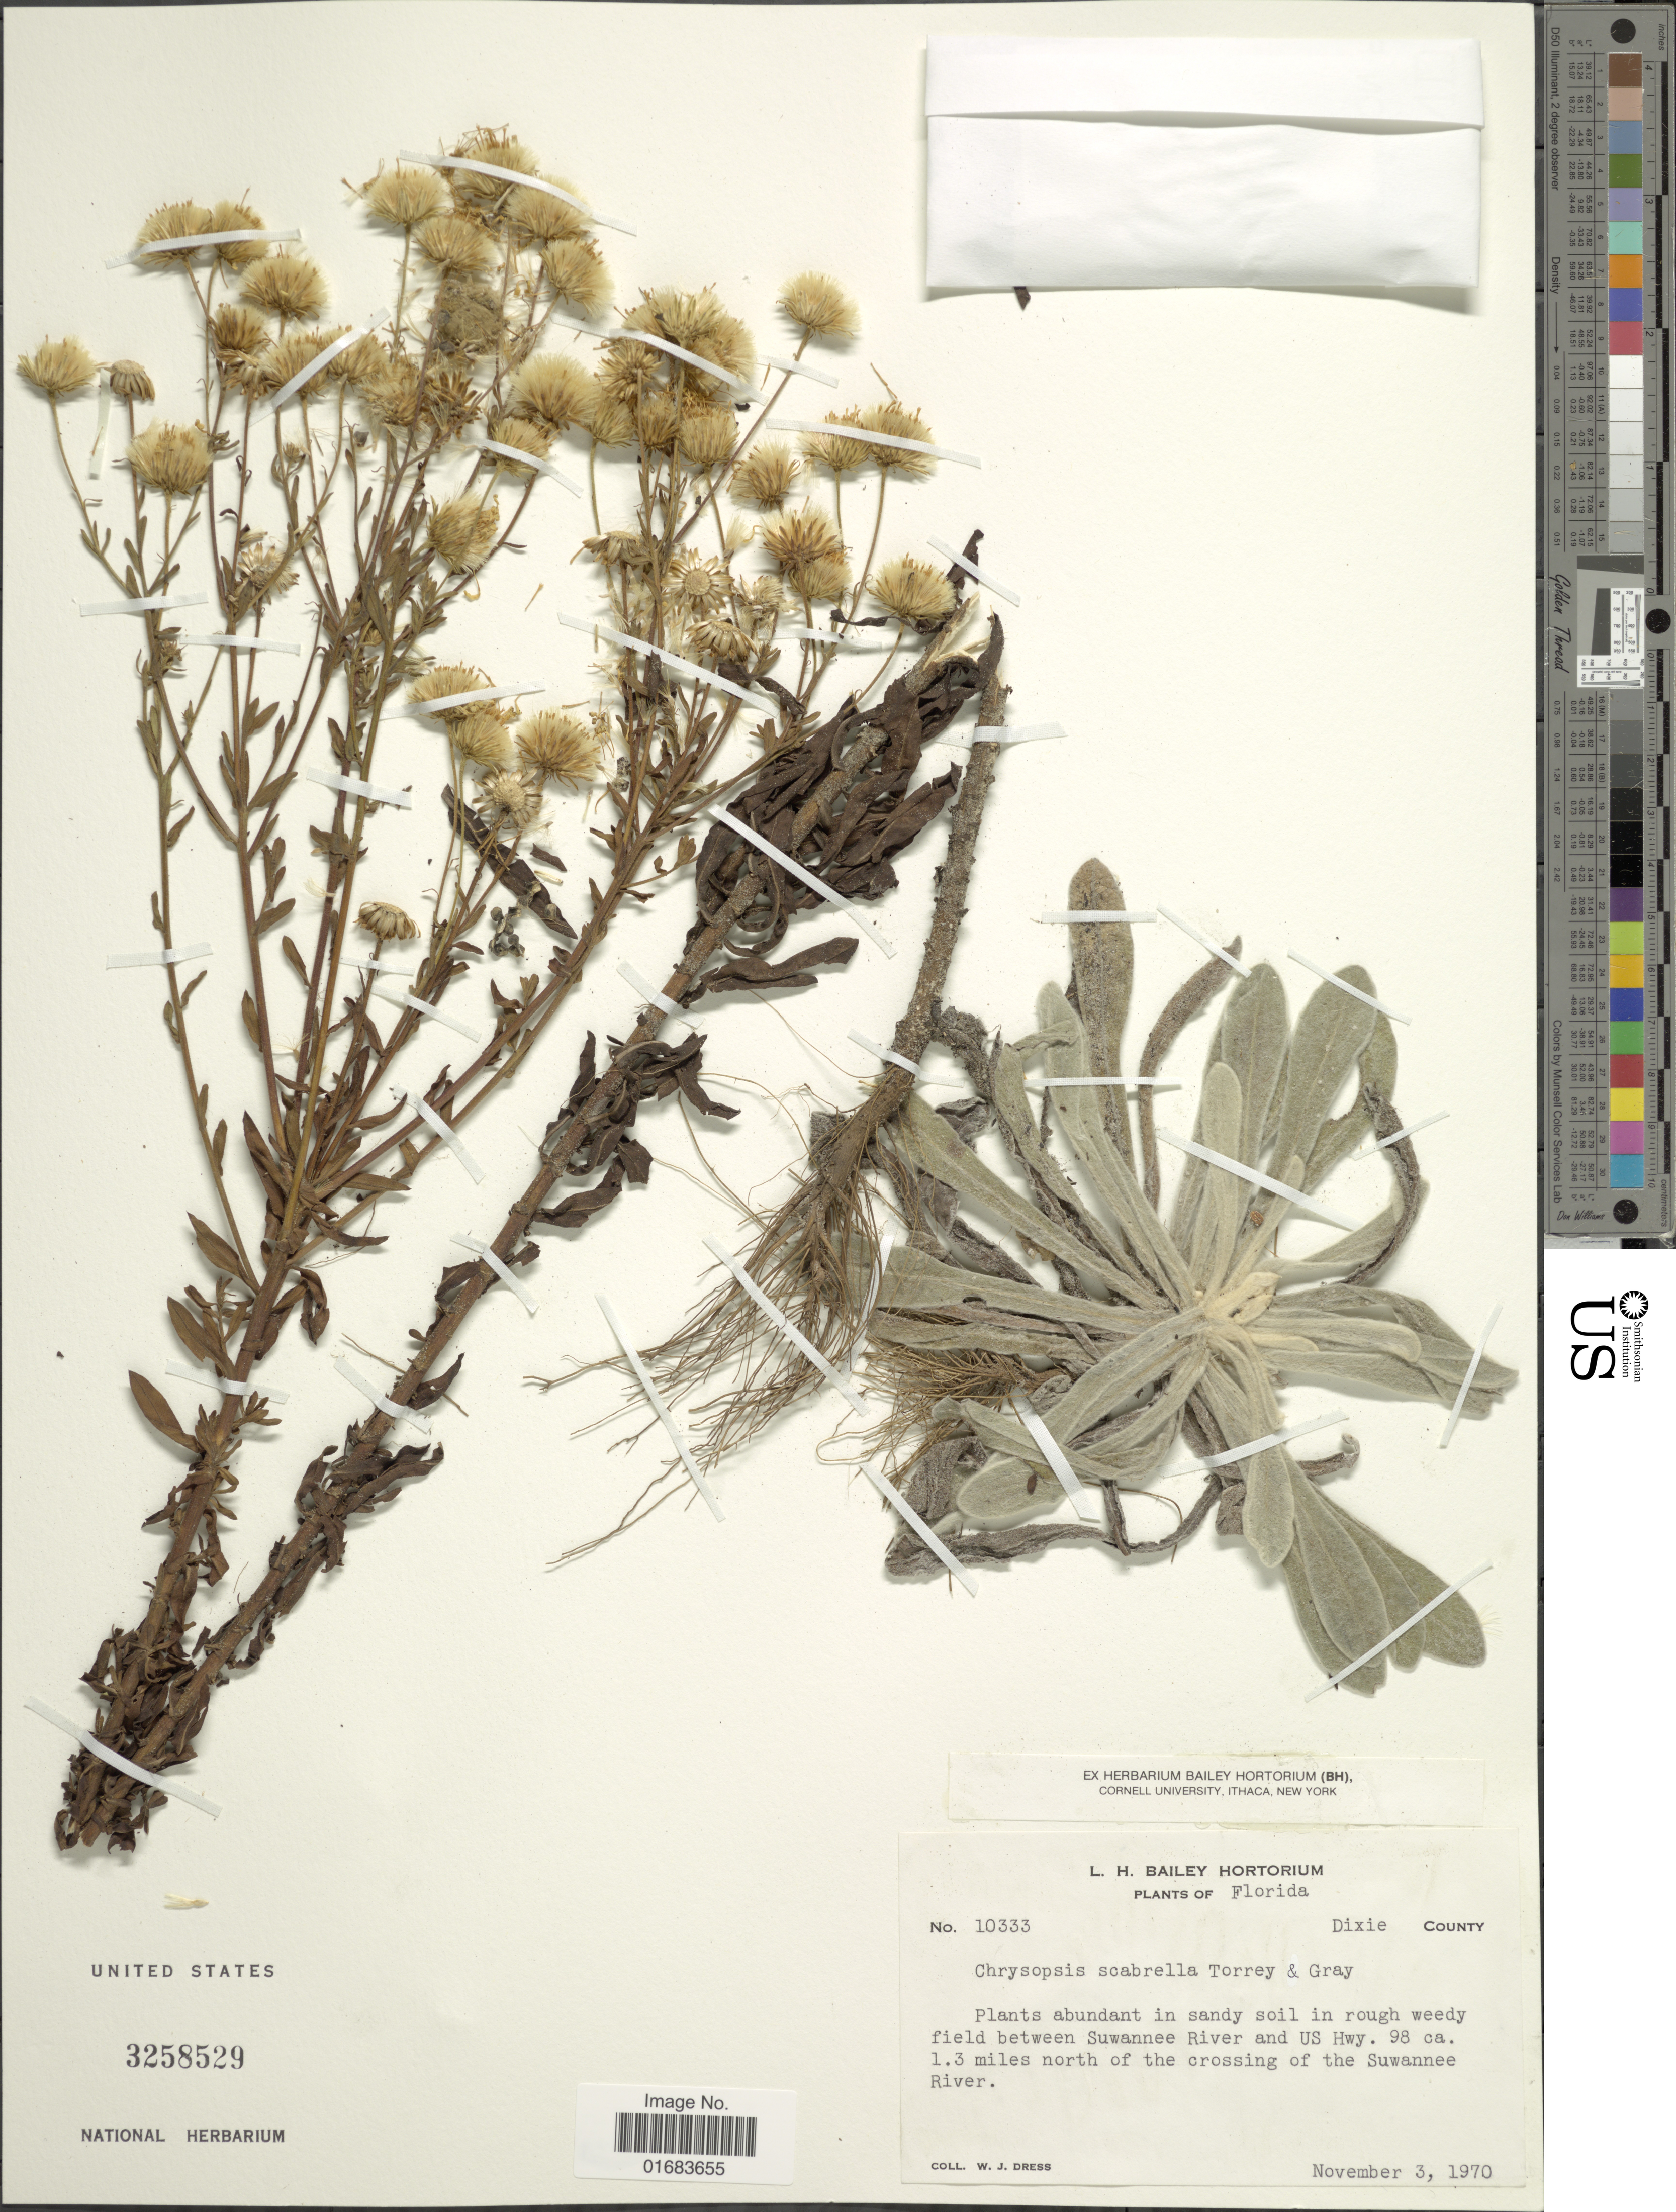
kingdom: Plantae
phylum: Tracheophyta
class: Magnoliopsida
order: Asterales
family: Asteraceae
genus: Chrysopsis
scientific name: Chrysopsis scabrella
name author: Torr. & A. Gray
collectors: W. Dress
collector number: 10333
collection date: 1970-11-03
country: United States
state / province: Florida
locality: Dixie County, between Suwannee River and US Hwy. 98 ca. 1.3 miles north of the crossing of the Suwannee River.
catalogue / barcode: US 3258529